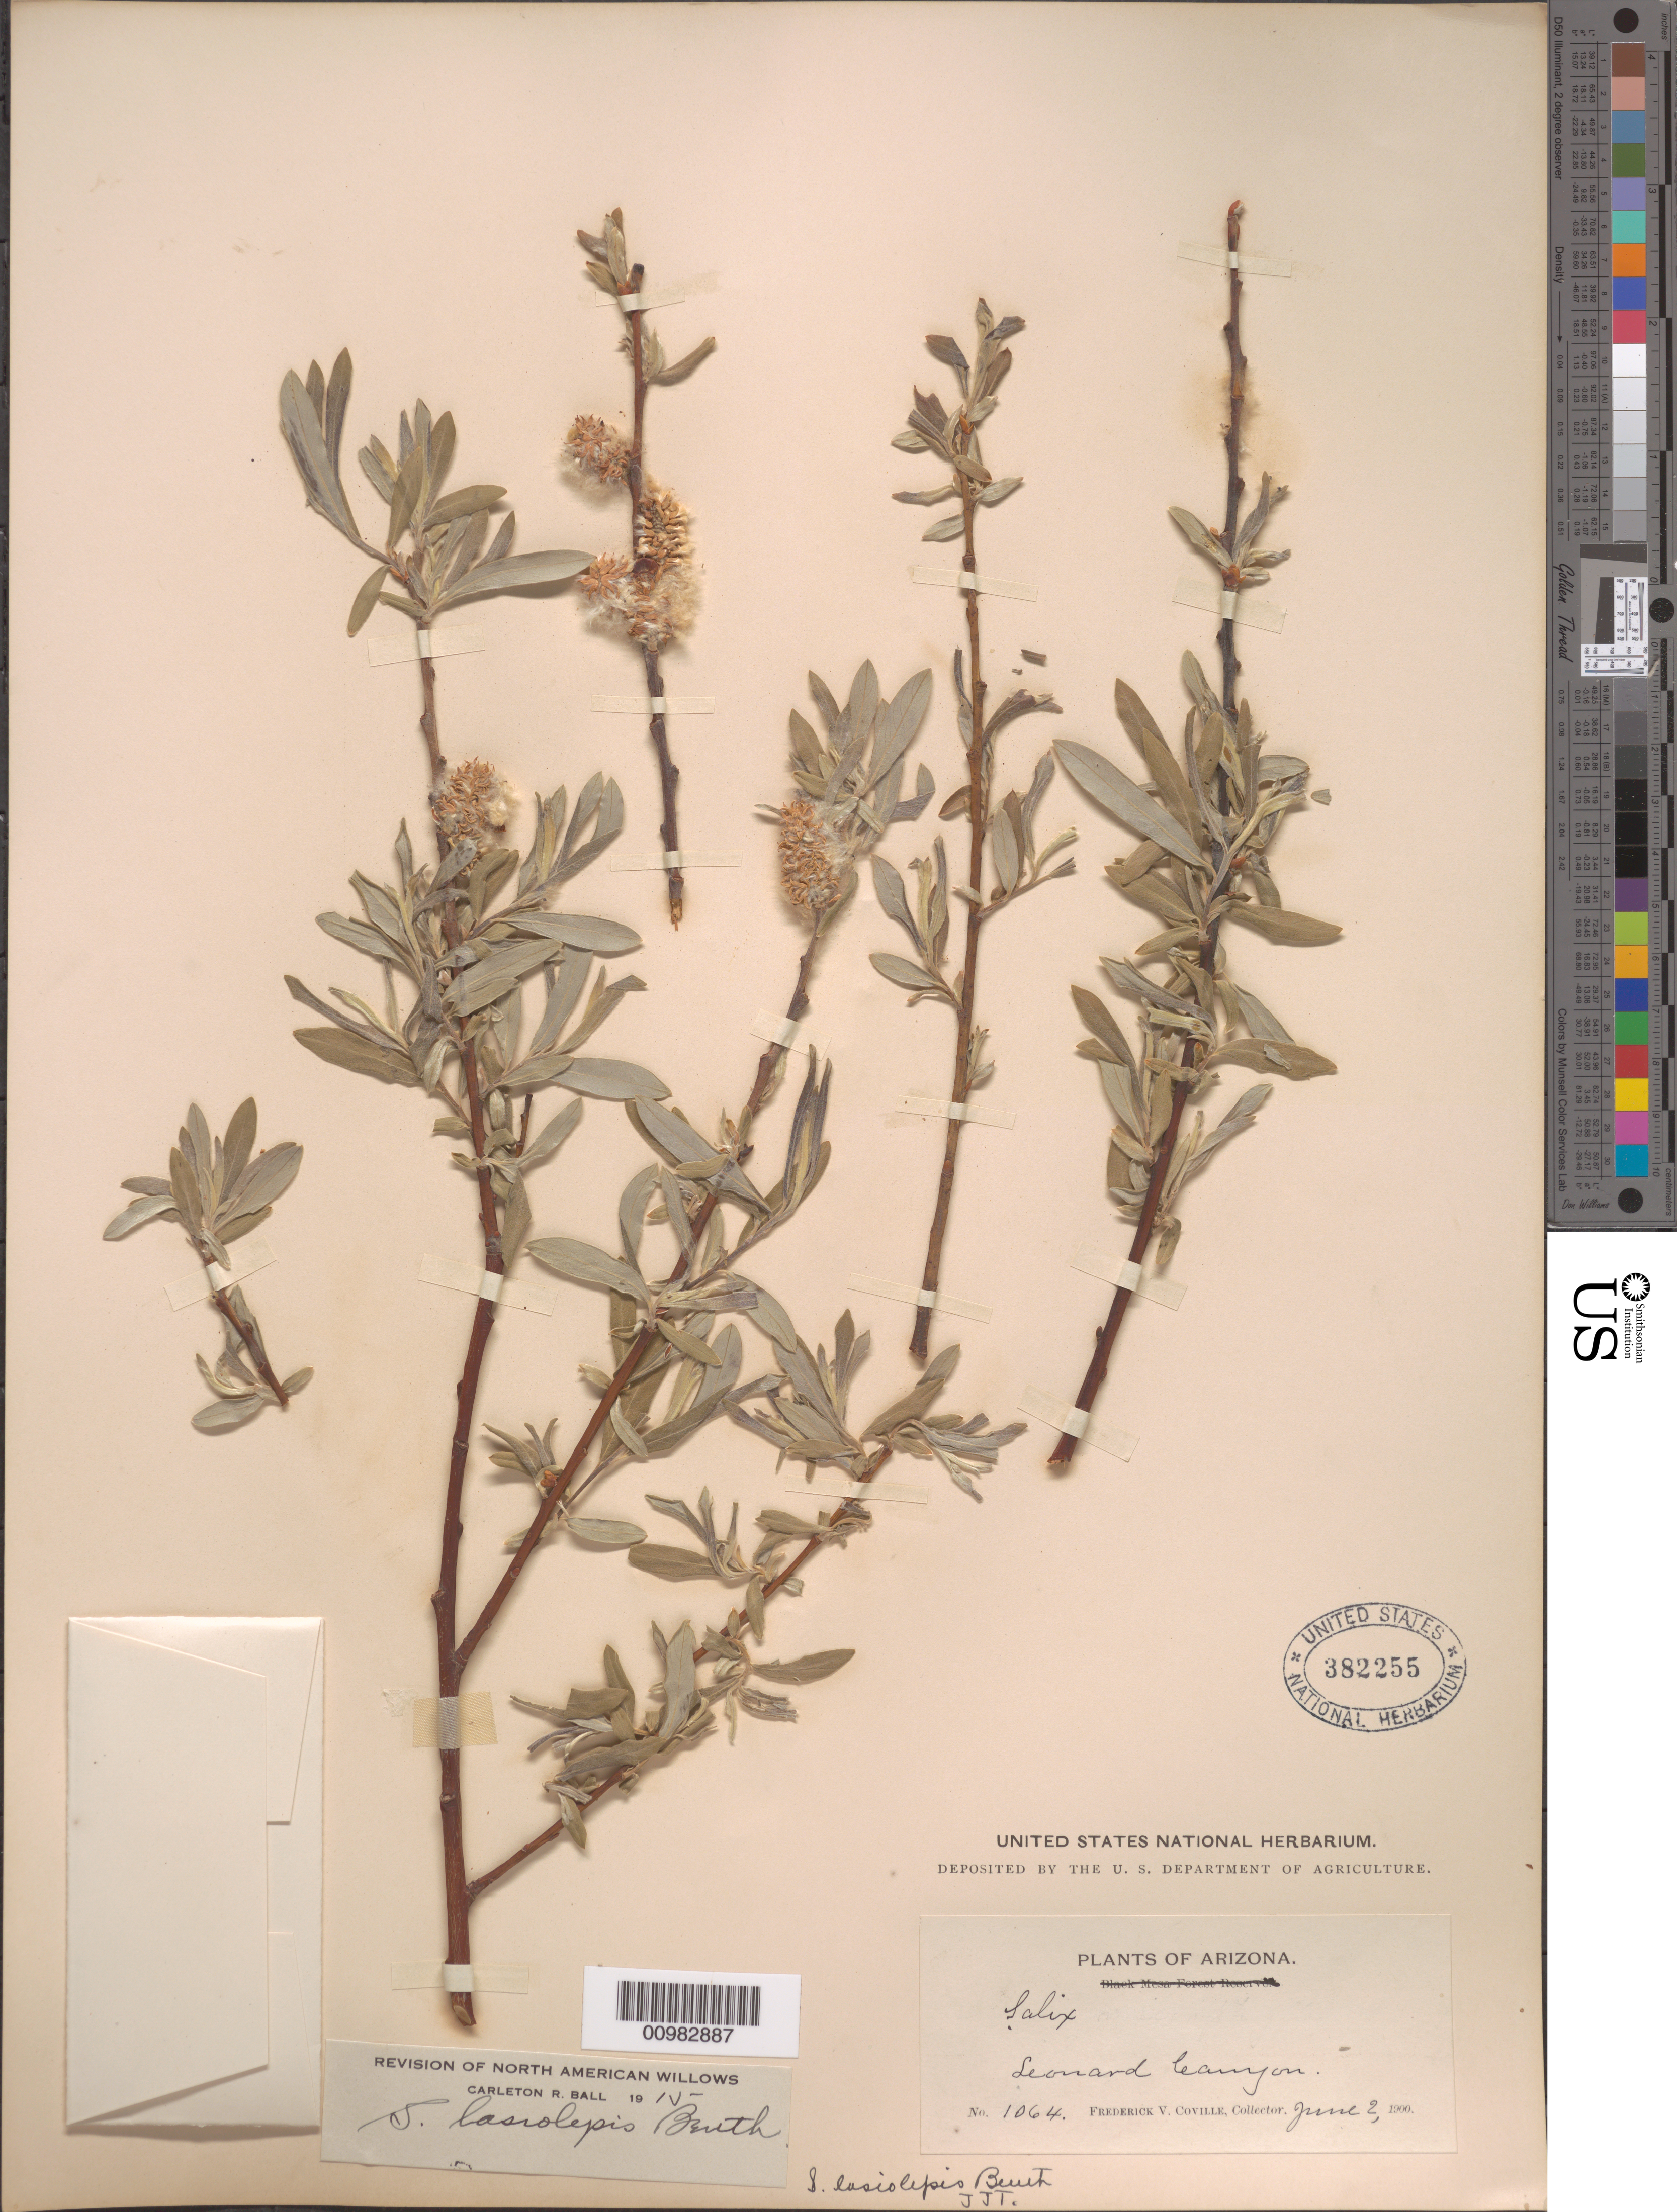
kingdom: Plantae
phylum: Tracheophyta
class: Magnoliopsida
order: Malpighiales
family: Salicaceae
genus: Salix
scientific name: Salix lasiolepis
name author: Benth.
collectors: F. V. Coville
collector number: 1064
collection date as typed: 02 Jun 1900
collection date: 1900-06-02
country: United States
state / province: Arizona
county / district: Coconino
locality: Leonard Canyon.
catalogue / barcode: US 382255